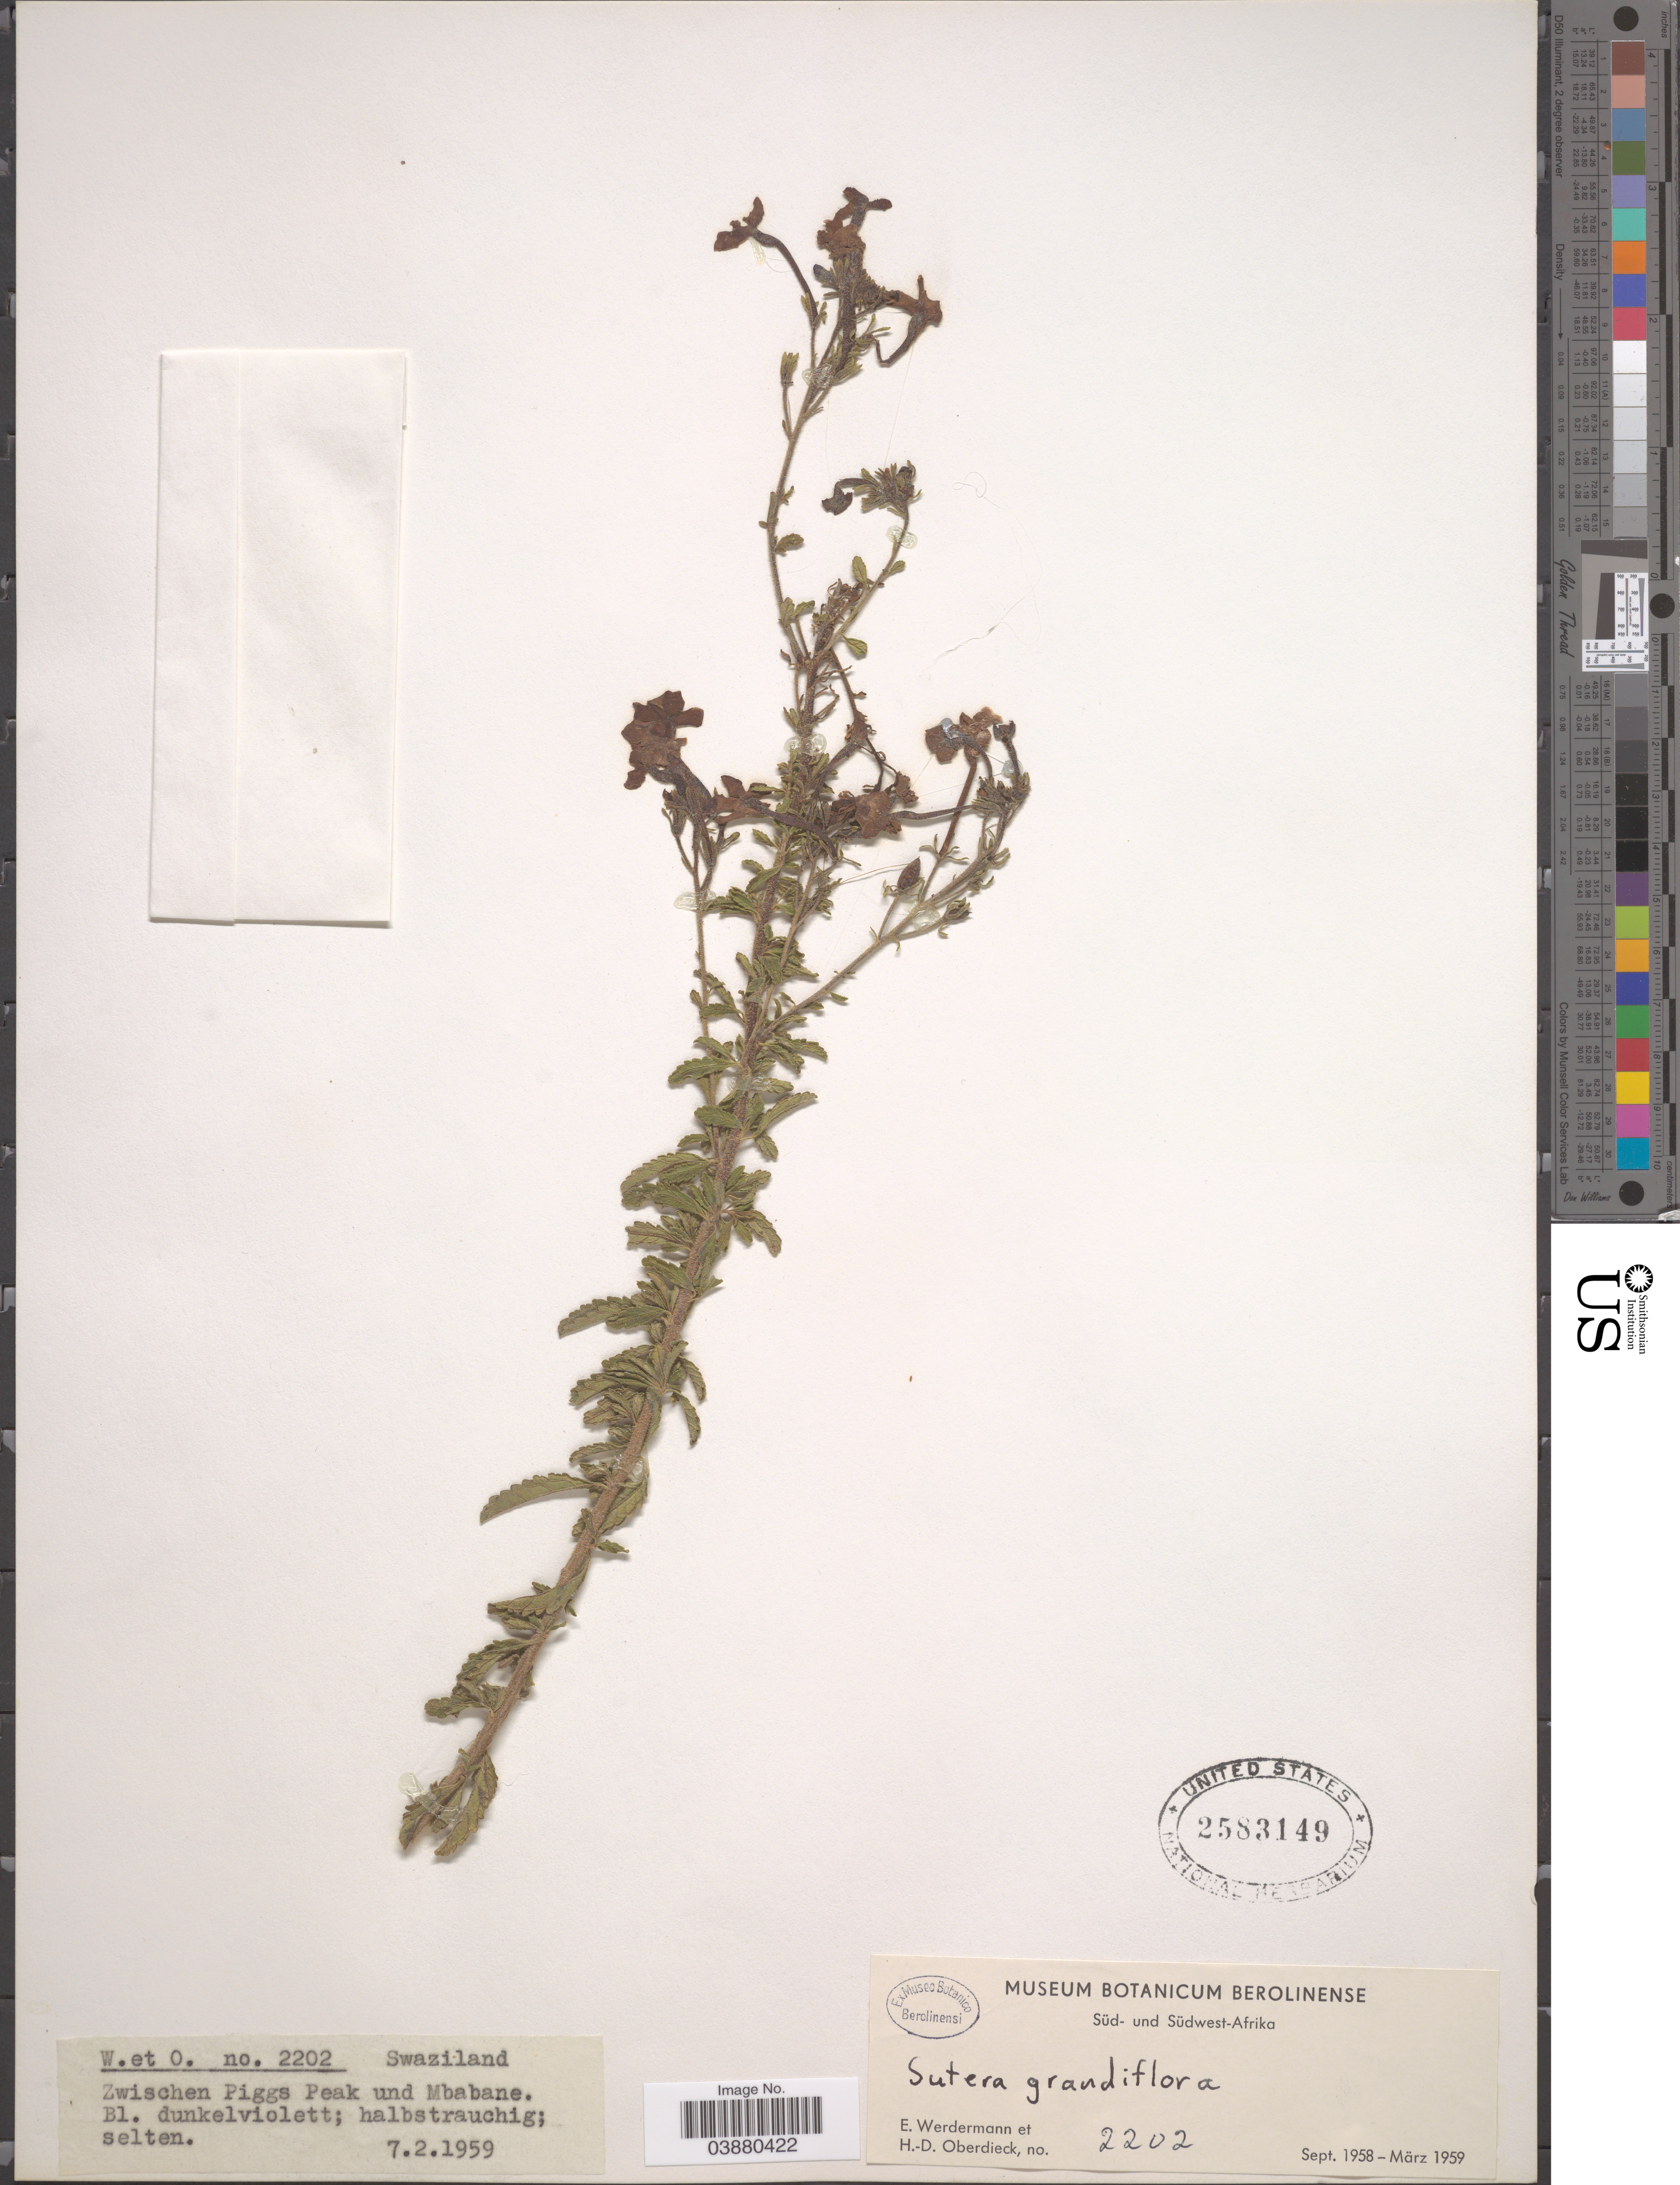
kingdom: Plantae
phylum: Tracheophyta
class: Magnoliopsida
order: Lamiales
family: Scrophulariaceae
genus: Jamesbrittenia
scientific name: Jamesbrittenia grandiflora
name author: (Gand.) Hilliard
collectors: E. Werdermann & H. Oberdieck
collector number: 2202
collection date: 1959-02-07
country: Eswatini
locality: Zwischen Piggs Peak und Mbabane.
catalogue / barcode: US 2583149